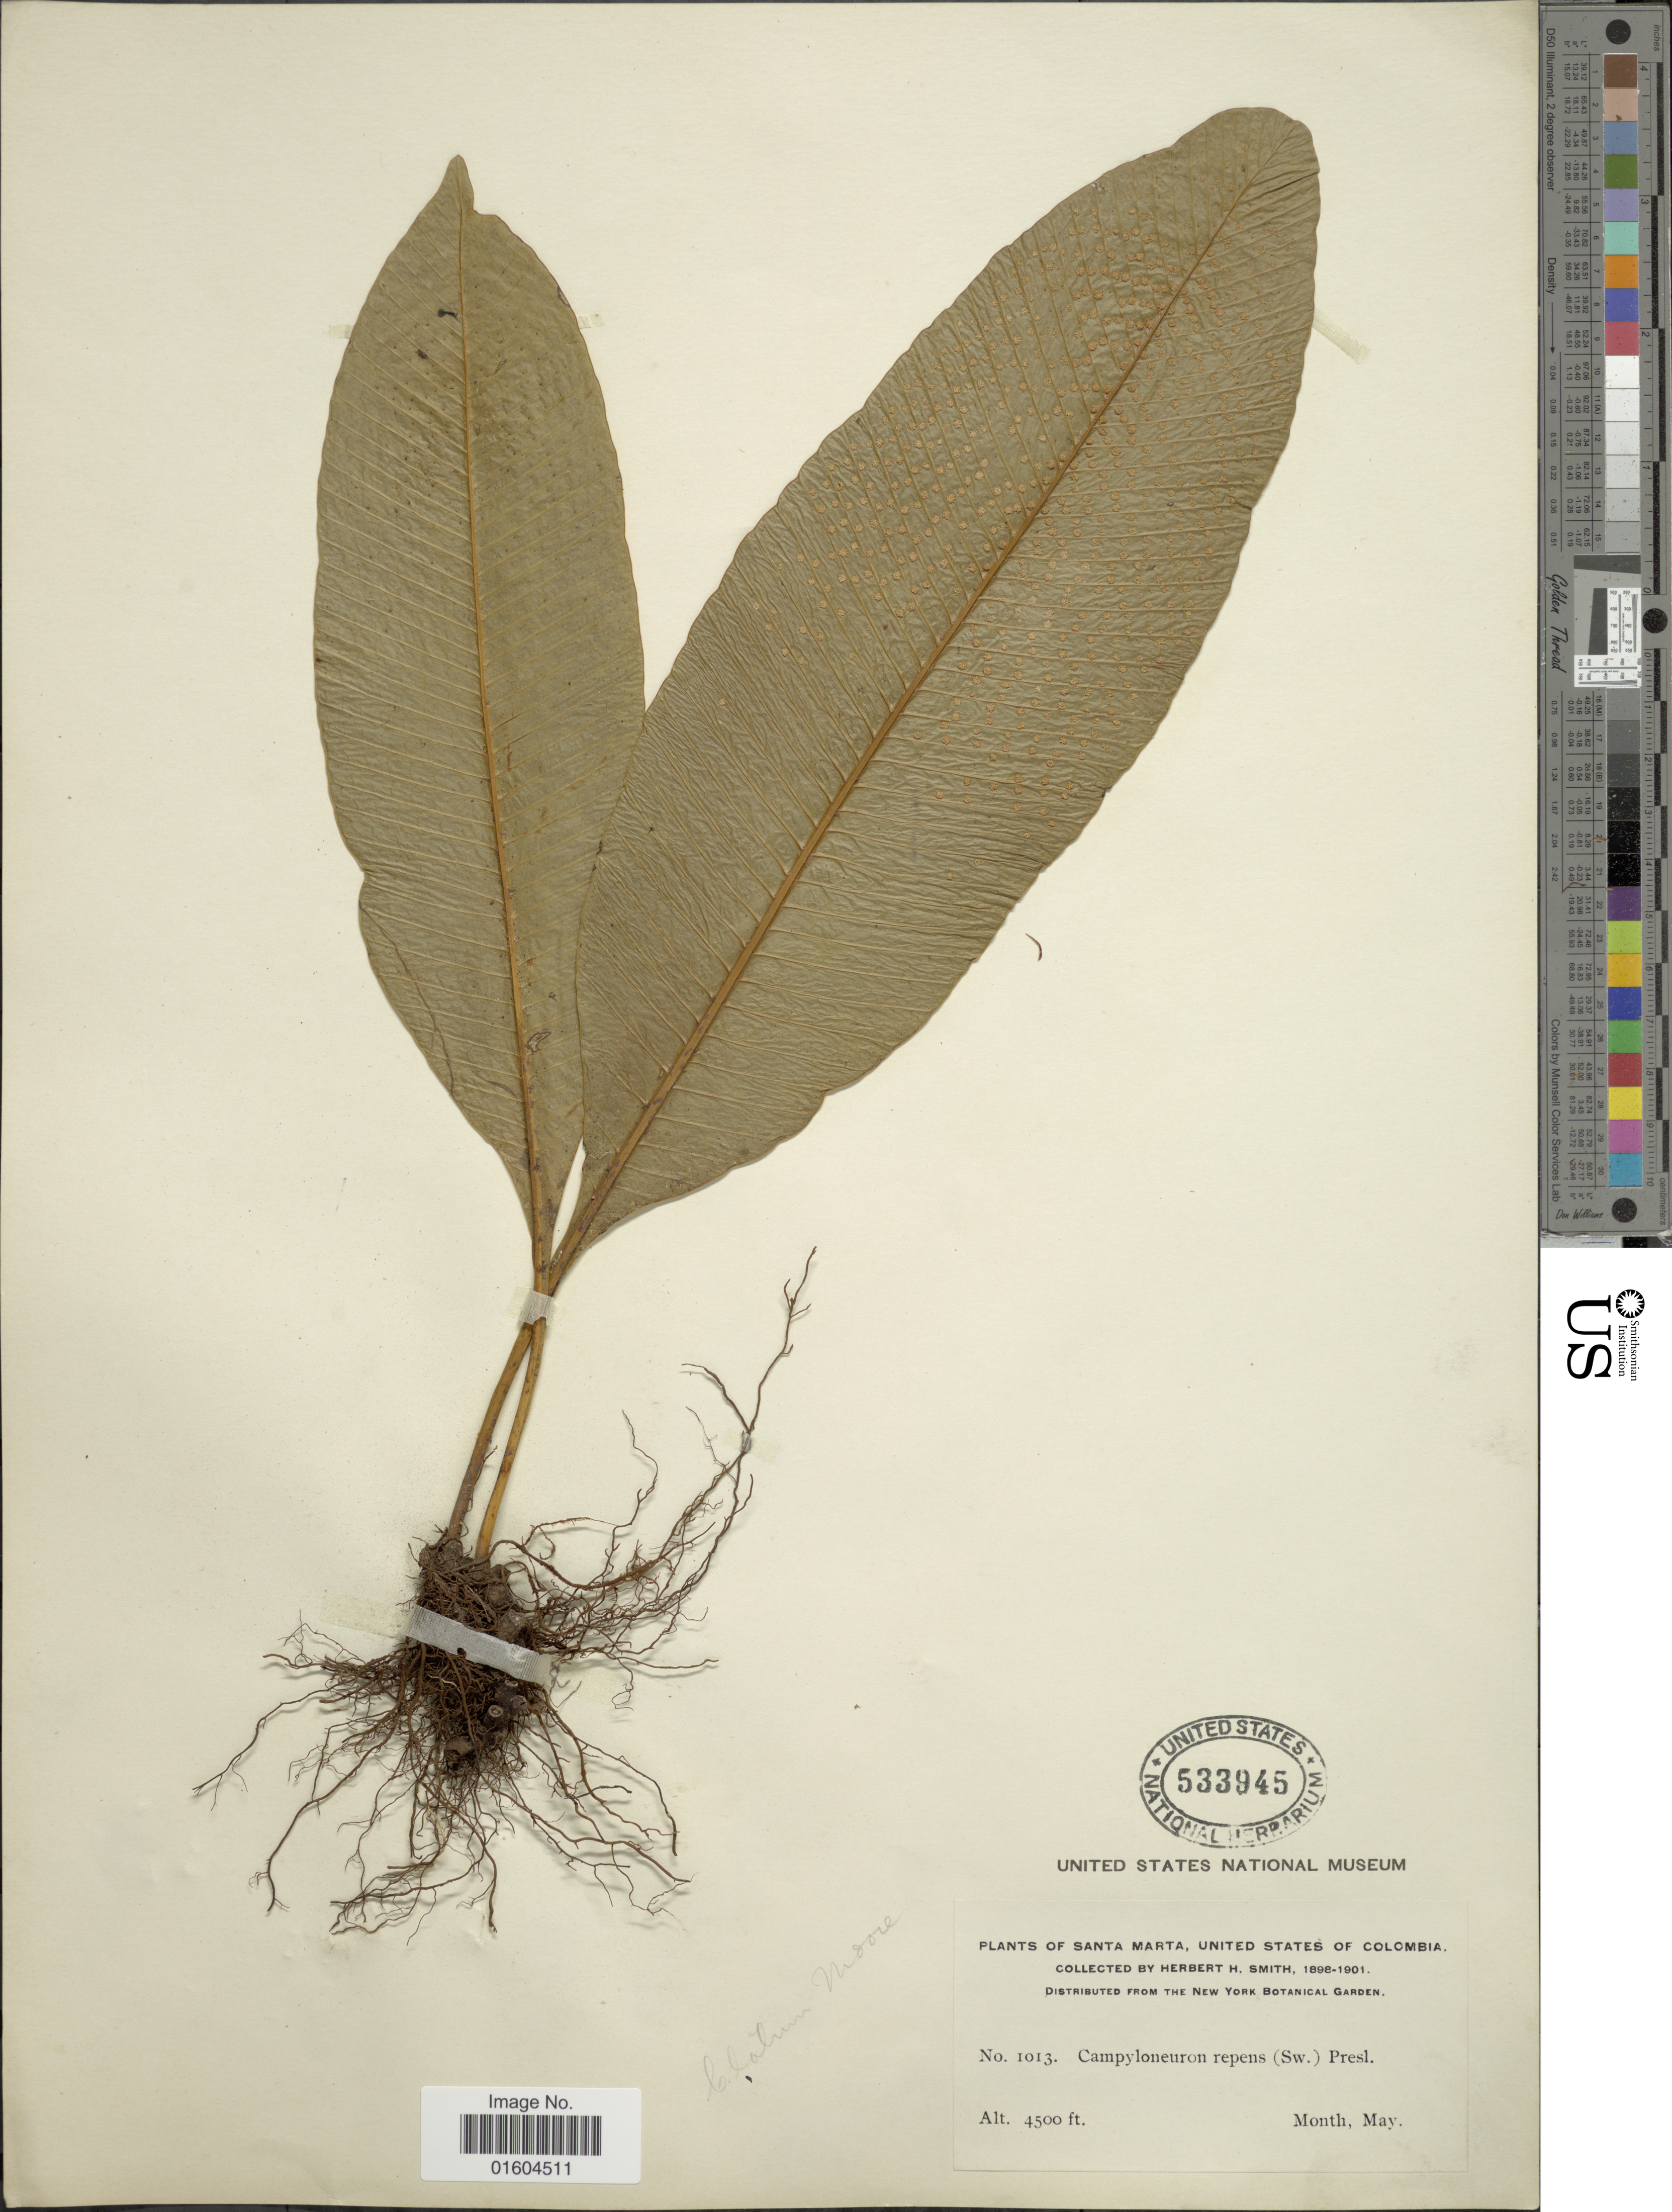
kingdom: Plantae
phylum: Tracheophyta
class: Polypodiopsida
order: Polypodiales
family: Polypodiaceae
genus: Campyloneurum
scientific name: Campyloneurum latum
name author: T. Moore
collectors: Herbert H. Smith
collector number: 1013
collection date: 1898-05/1901-05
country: Colombia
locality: Santa Marta, United States of Colombia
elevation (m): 1372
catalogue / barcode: US 533945